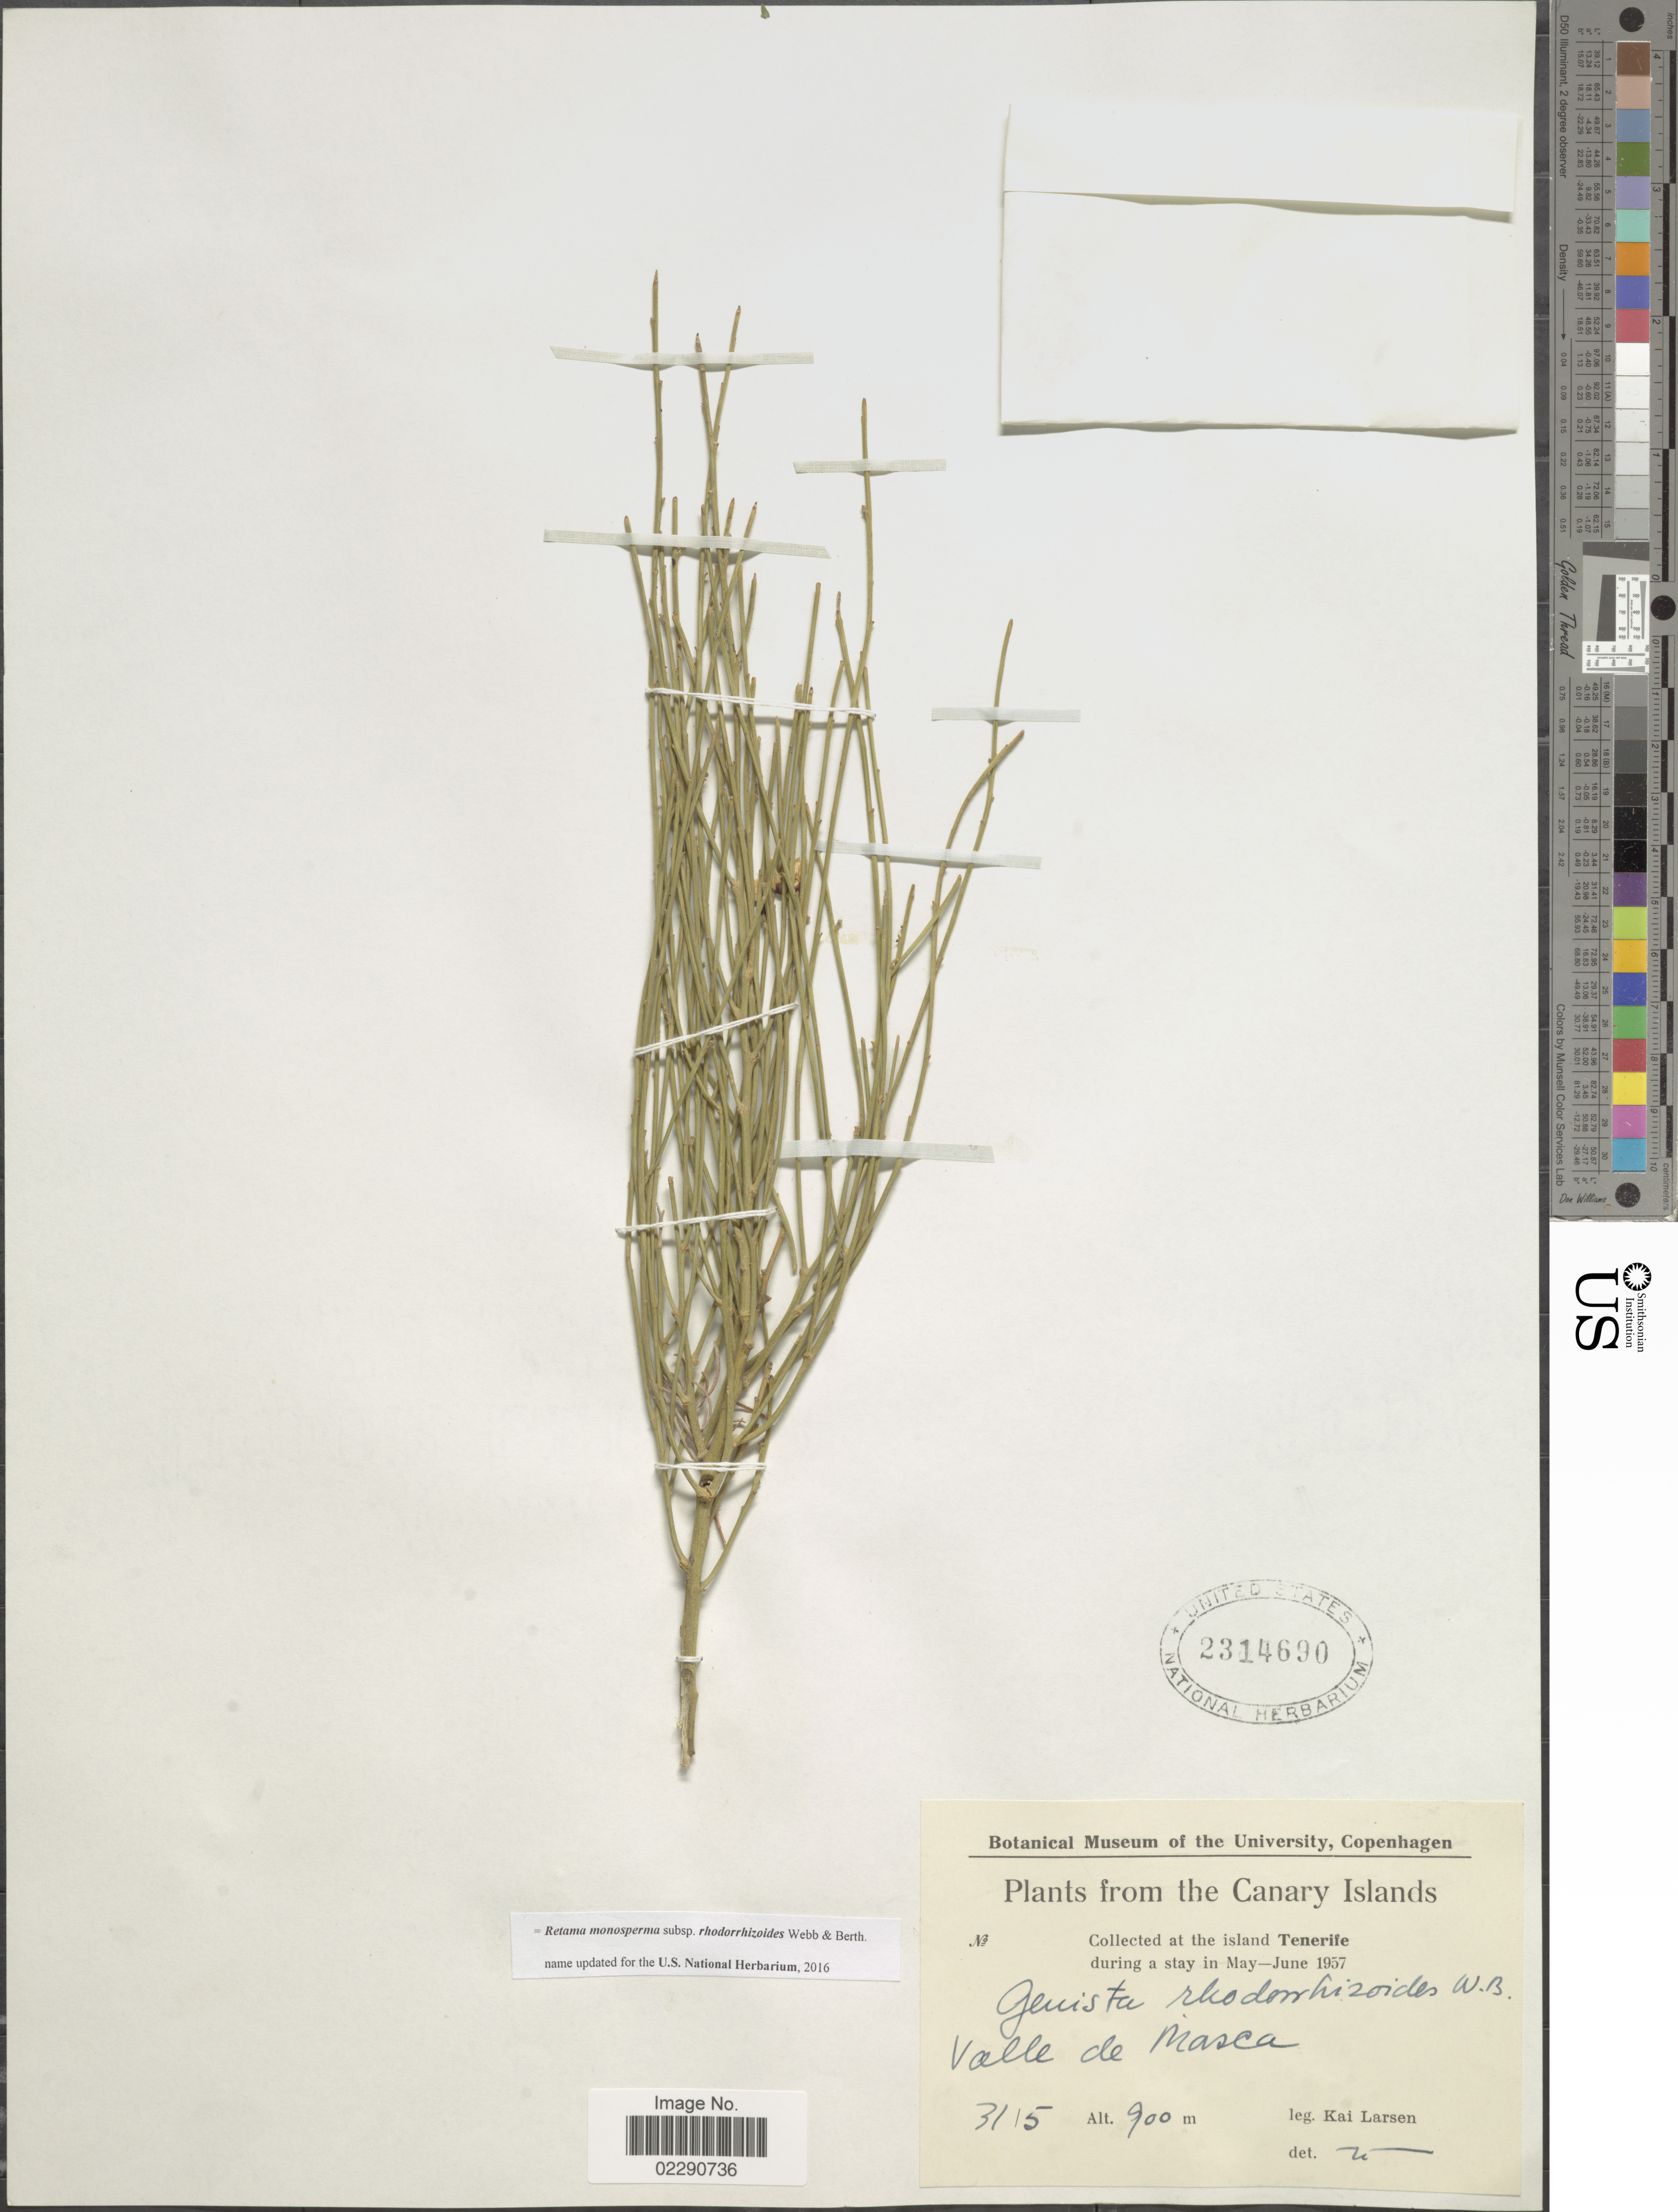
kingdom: Plantae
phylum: Tracheophyta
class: Magnoliopsida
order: Fabales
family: Fabaceae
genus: Retama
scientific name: Retama rhodorhizoides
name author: (Webb. & Berthel.) Webb & Berthel.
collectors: K. Larsen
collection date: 1957-05-31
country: Spain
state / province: Canarias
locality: Canary Islands, Island Tenerife, Valle de Masca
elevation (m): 900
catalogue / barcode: US 2314690